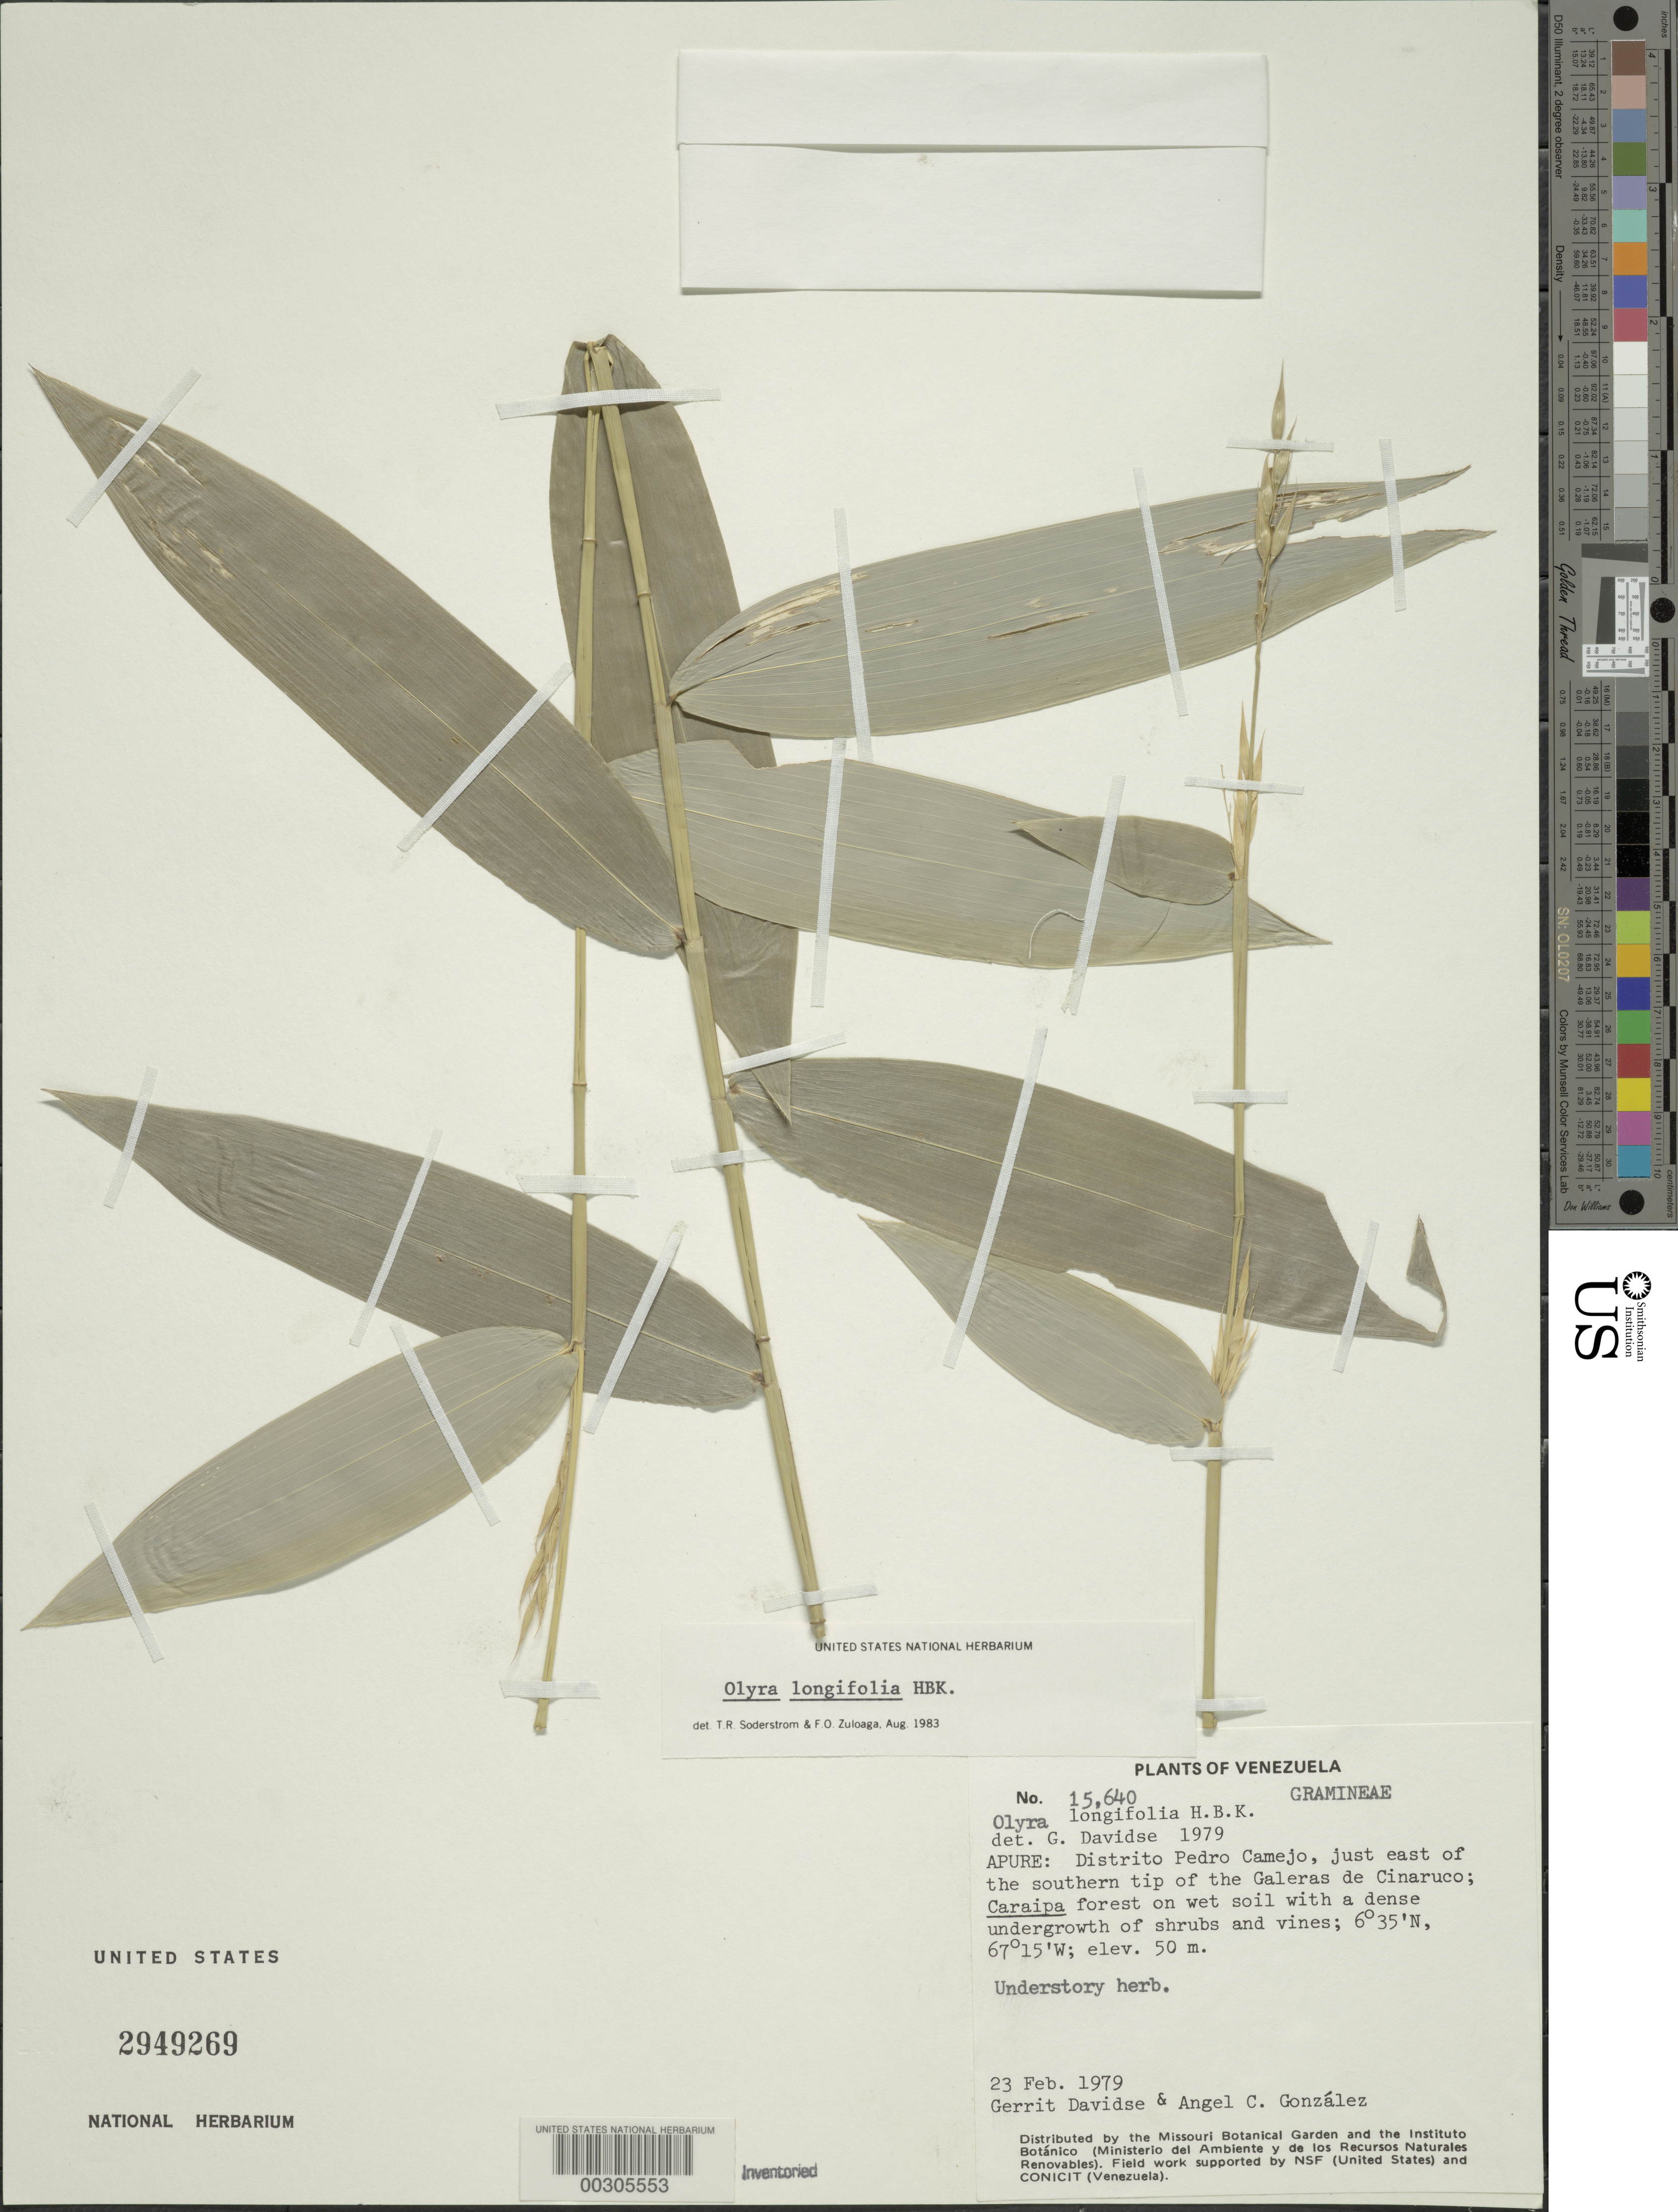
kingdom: Plantae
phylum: Tracheophyta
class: Liliopsida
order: Poales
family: Poaceae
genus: Olyra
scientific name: Olyra longifolia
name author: Kunth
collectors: G. Davidse & A. C. González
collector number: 15640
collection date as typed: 23 Feb 1979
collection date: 1979-02-23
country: Venezuela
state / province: Apure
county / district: Pedro Camejo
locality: Galeras de Cinaruco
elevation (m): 50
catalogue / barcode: US 2949269